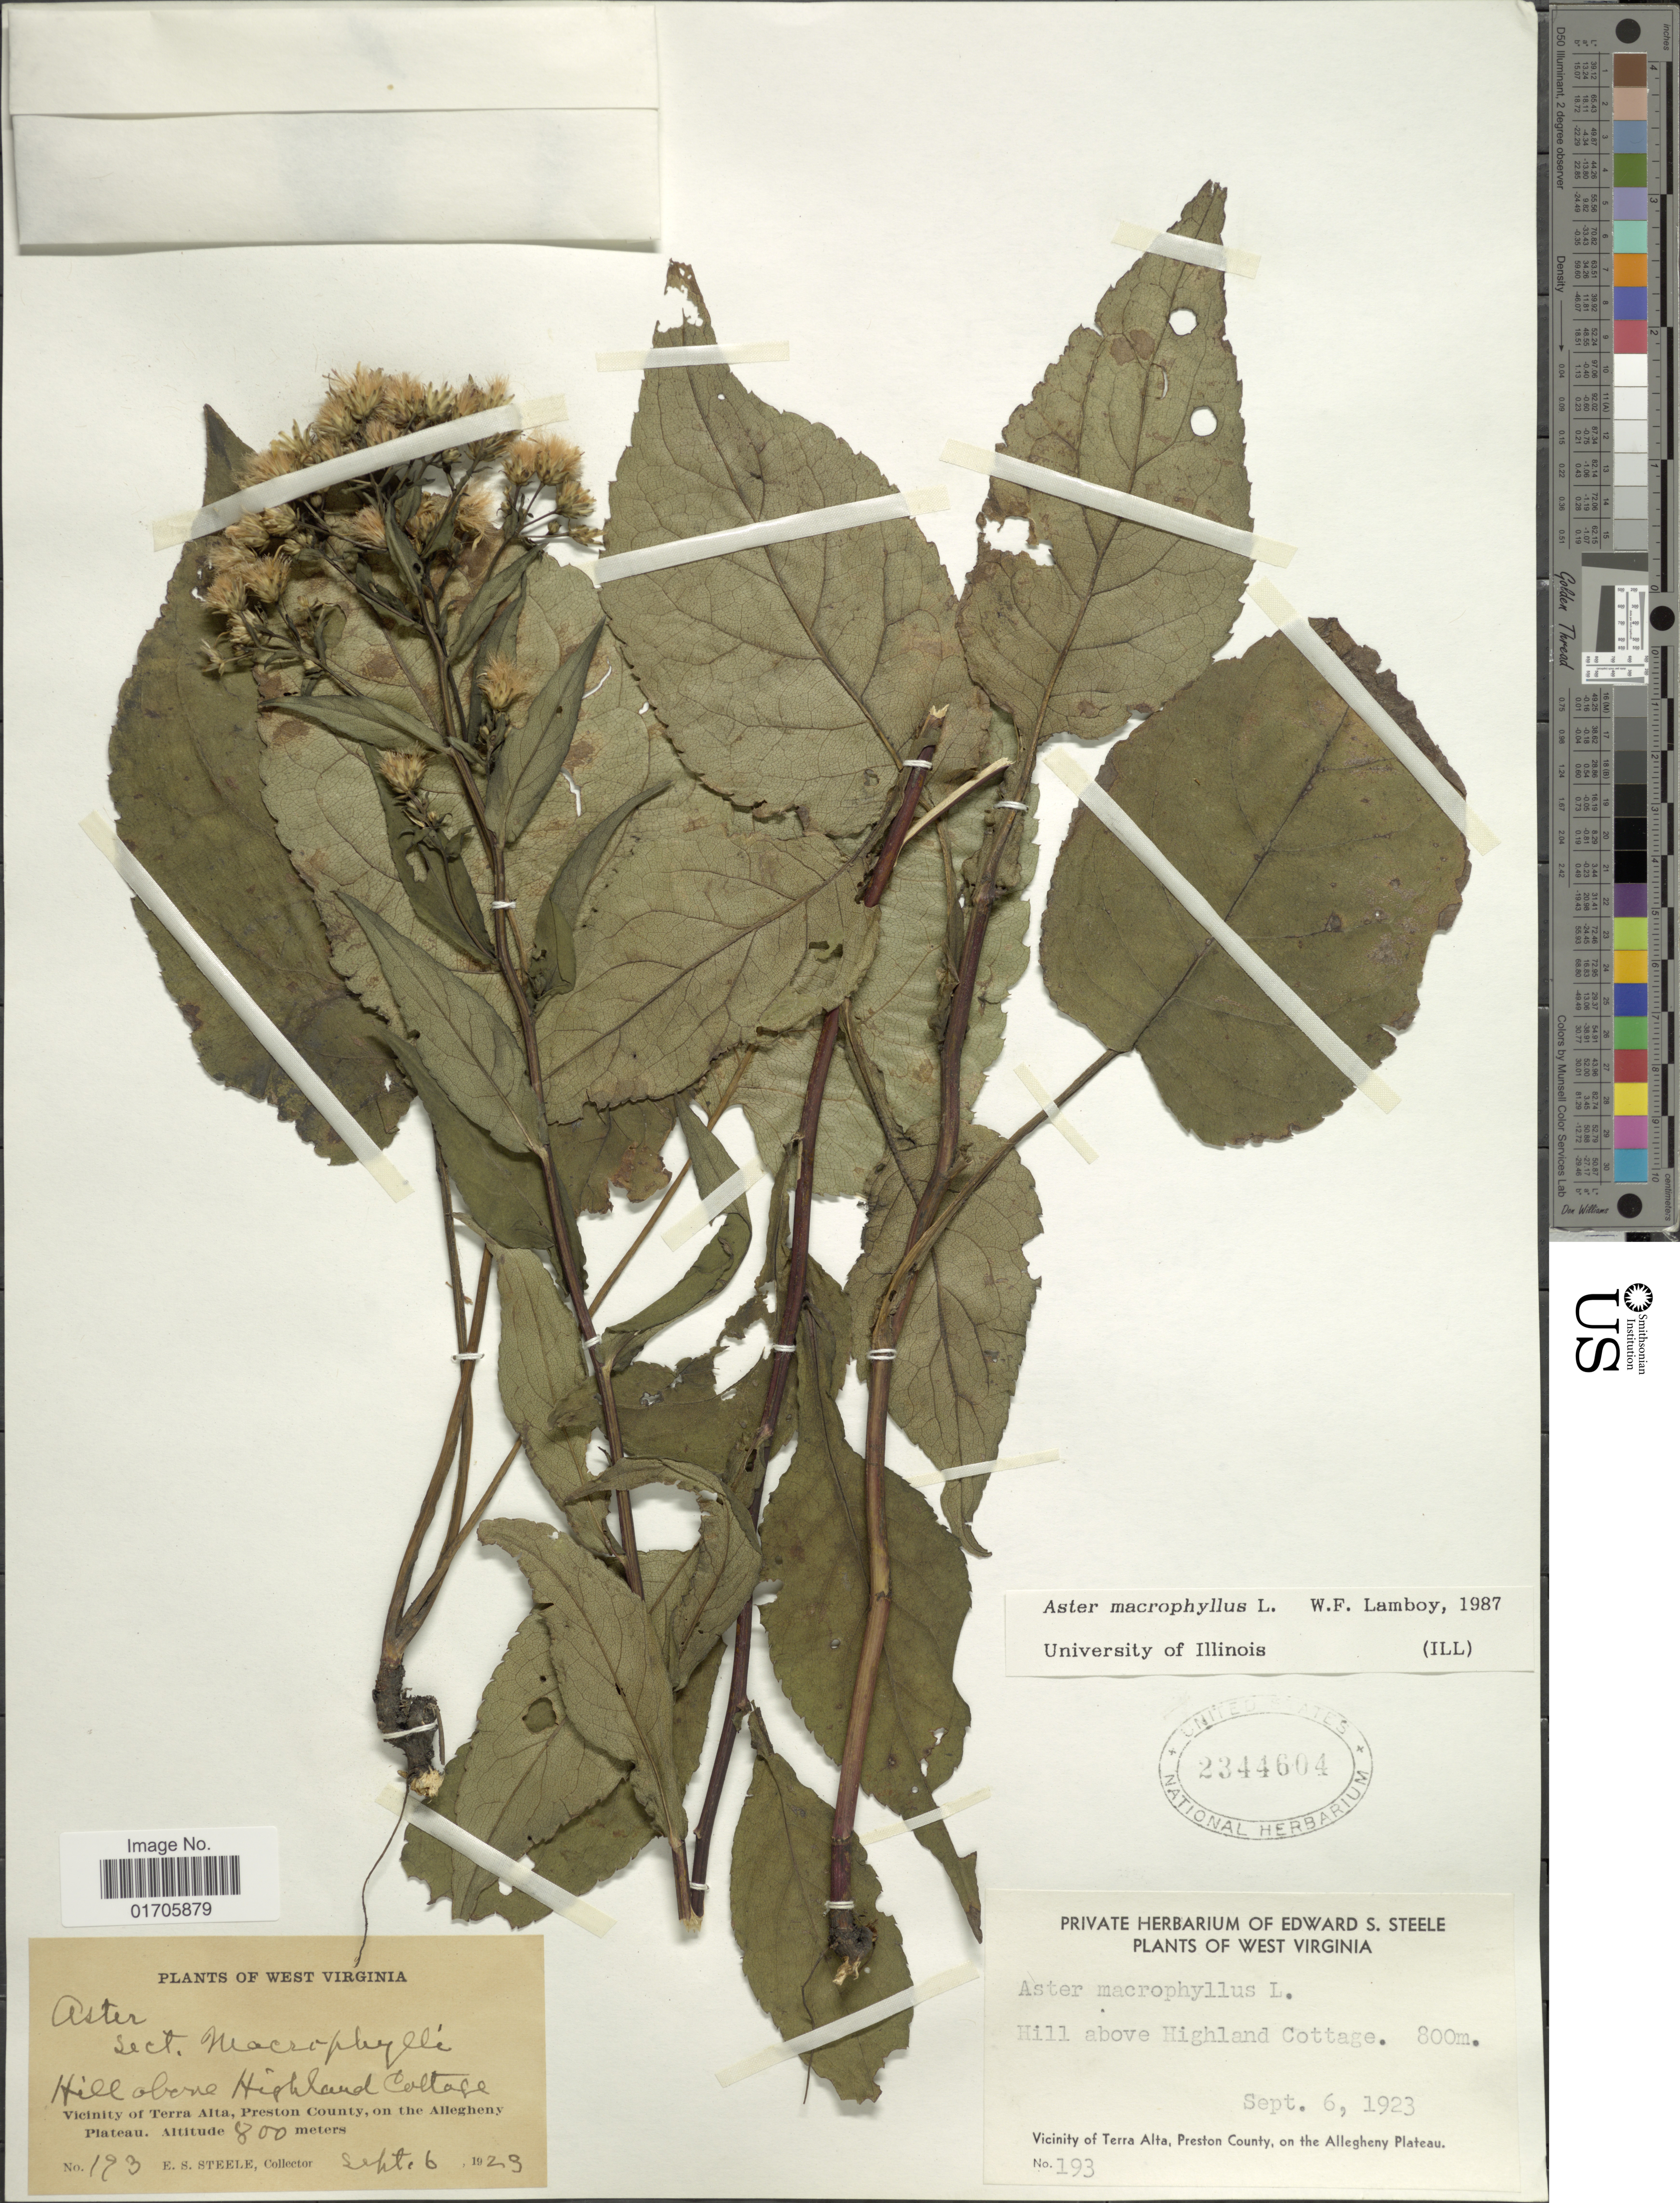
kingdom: Plantae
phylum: Tracheophyta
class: Magnoliopsida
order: Asterales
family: Asteraceae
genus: Eurybia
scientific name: Eurybia macrophylla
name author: (L.) Cass.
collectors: E. Steele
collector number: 193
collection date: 1923-09-06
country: United States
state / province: West Virginia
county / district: Preston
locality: Hill above Highland Cottage. Vicinity of Terra Alta, Preston County, on the Allegheny Plateau.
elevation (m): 800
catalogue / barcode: US 2344604